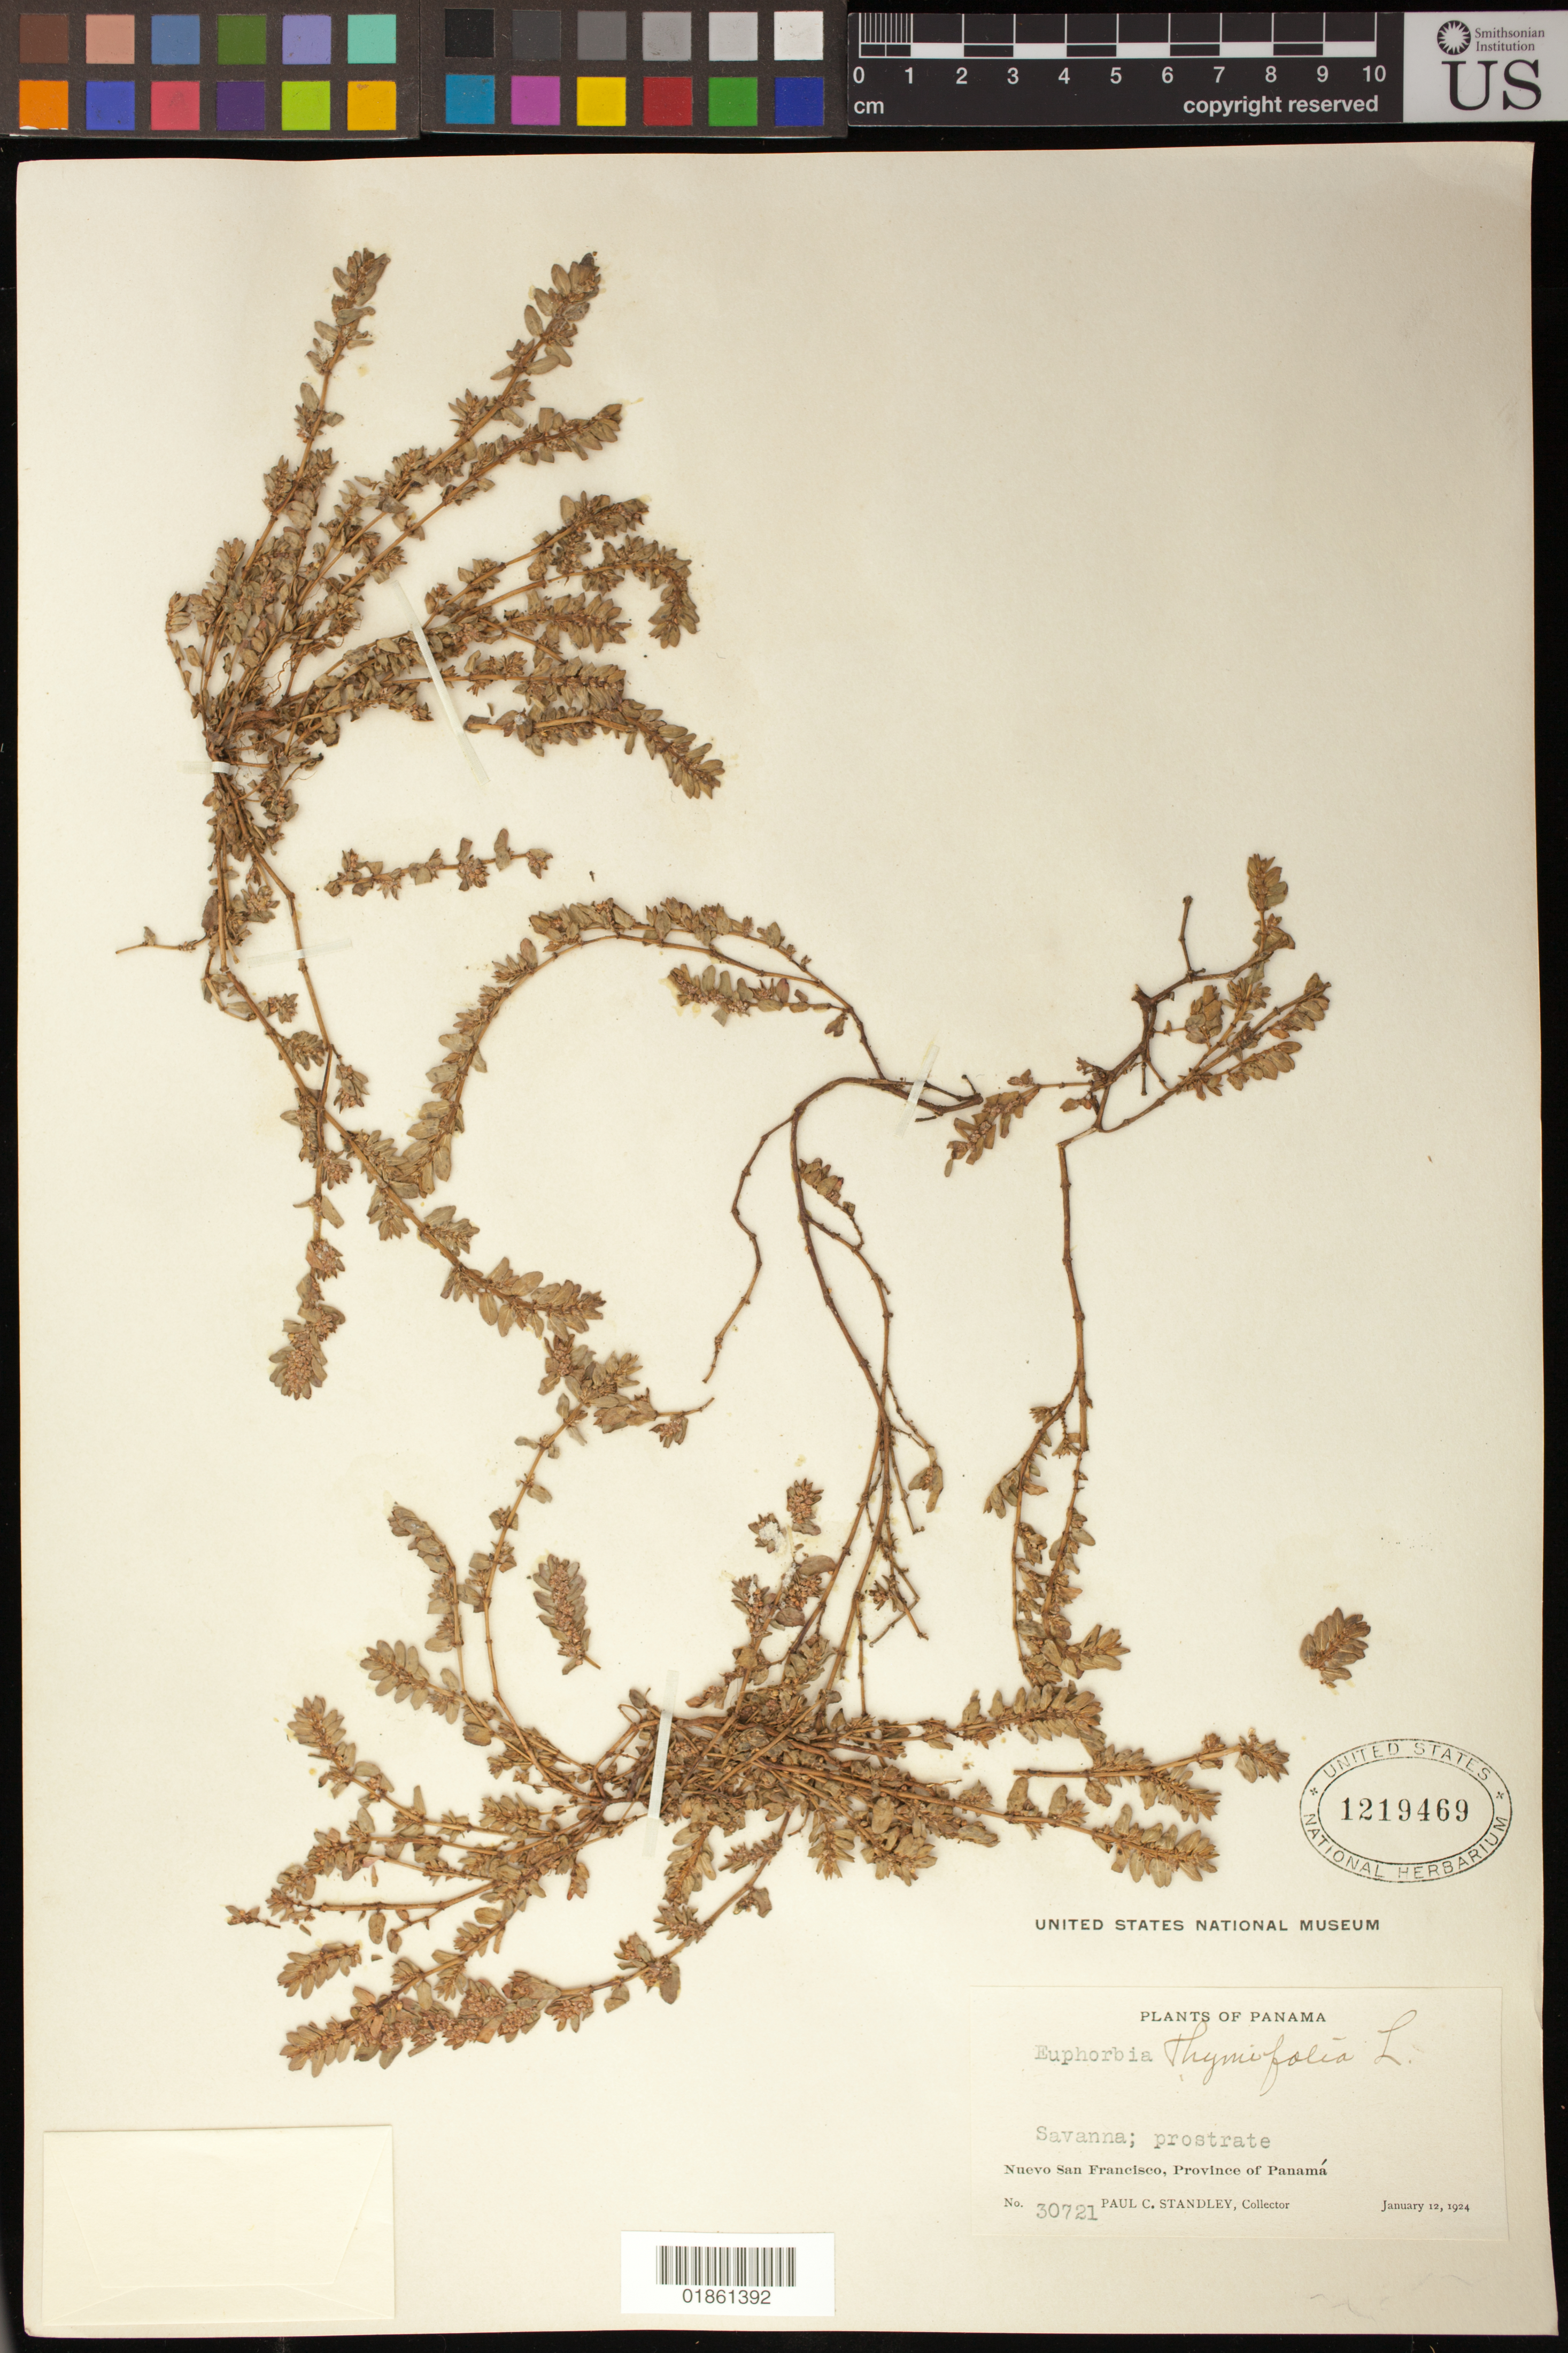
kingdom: Plantae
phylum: Tracheophyta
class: Magnoliopsida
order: Malpighiales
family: Euphorbiaceae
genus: Euphorbia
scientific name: Euphorbia thymifolia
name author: L.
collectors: P. C. Standley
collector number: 30721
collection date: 1924-01-12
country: Panama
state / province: Panamá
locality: Nuevo San Francisco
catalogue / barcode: US 1219469